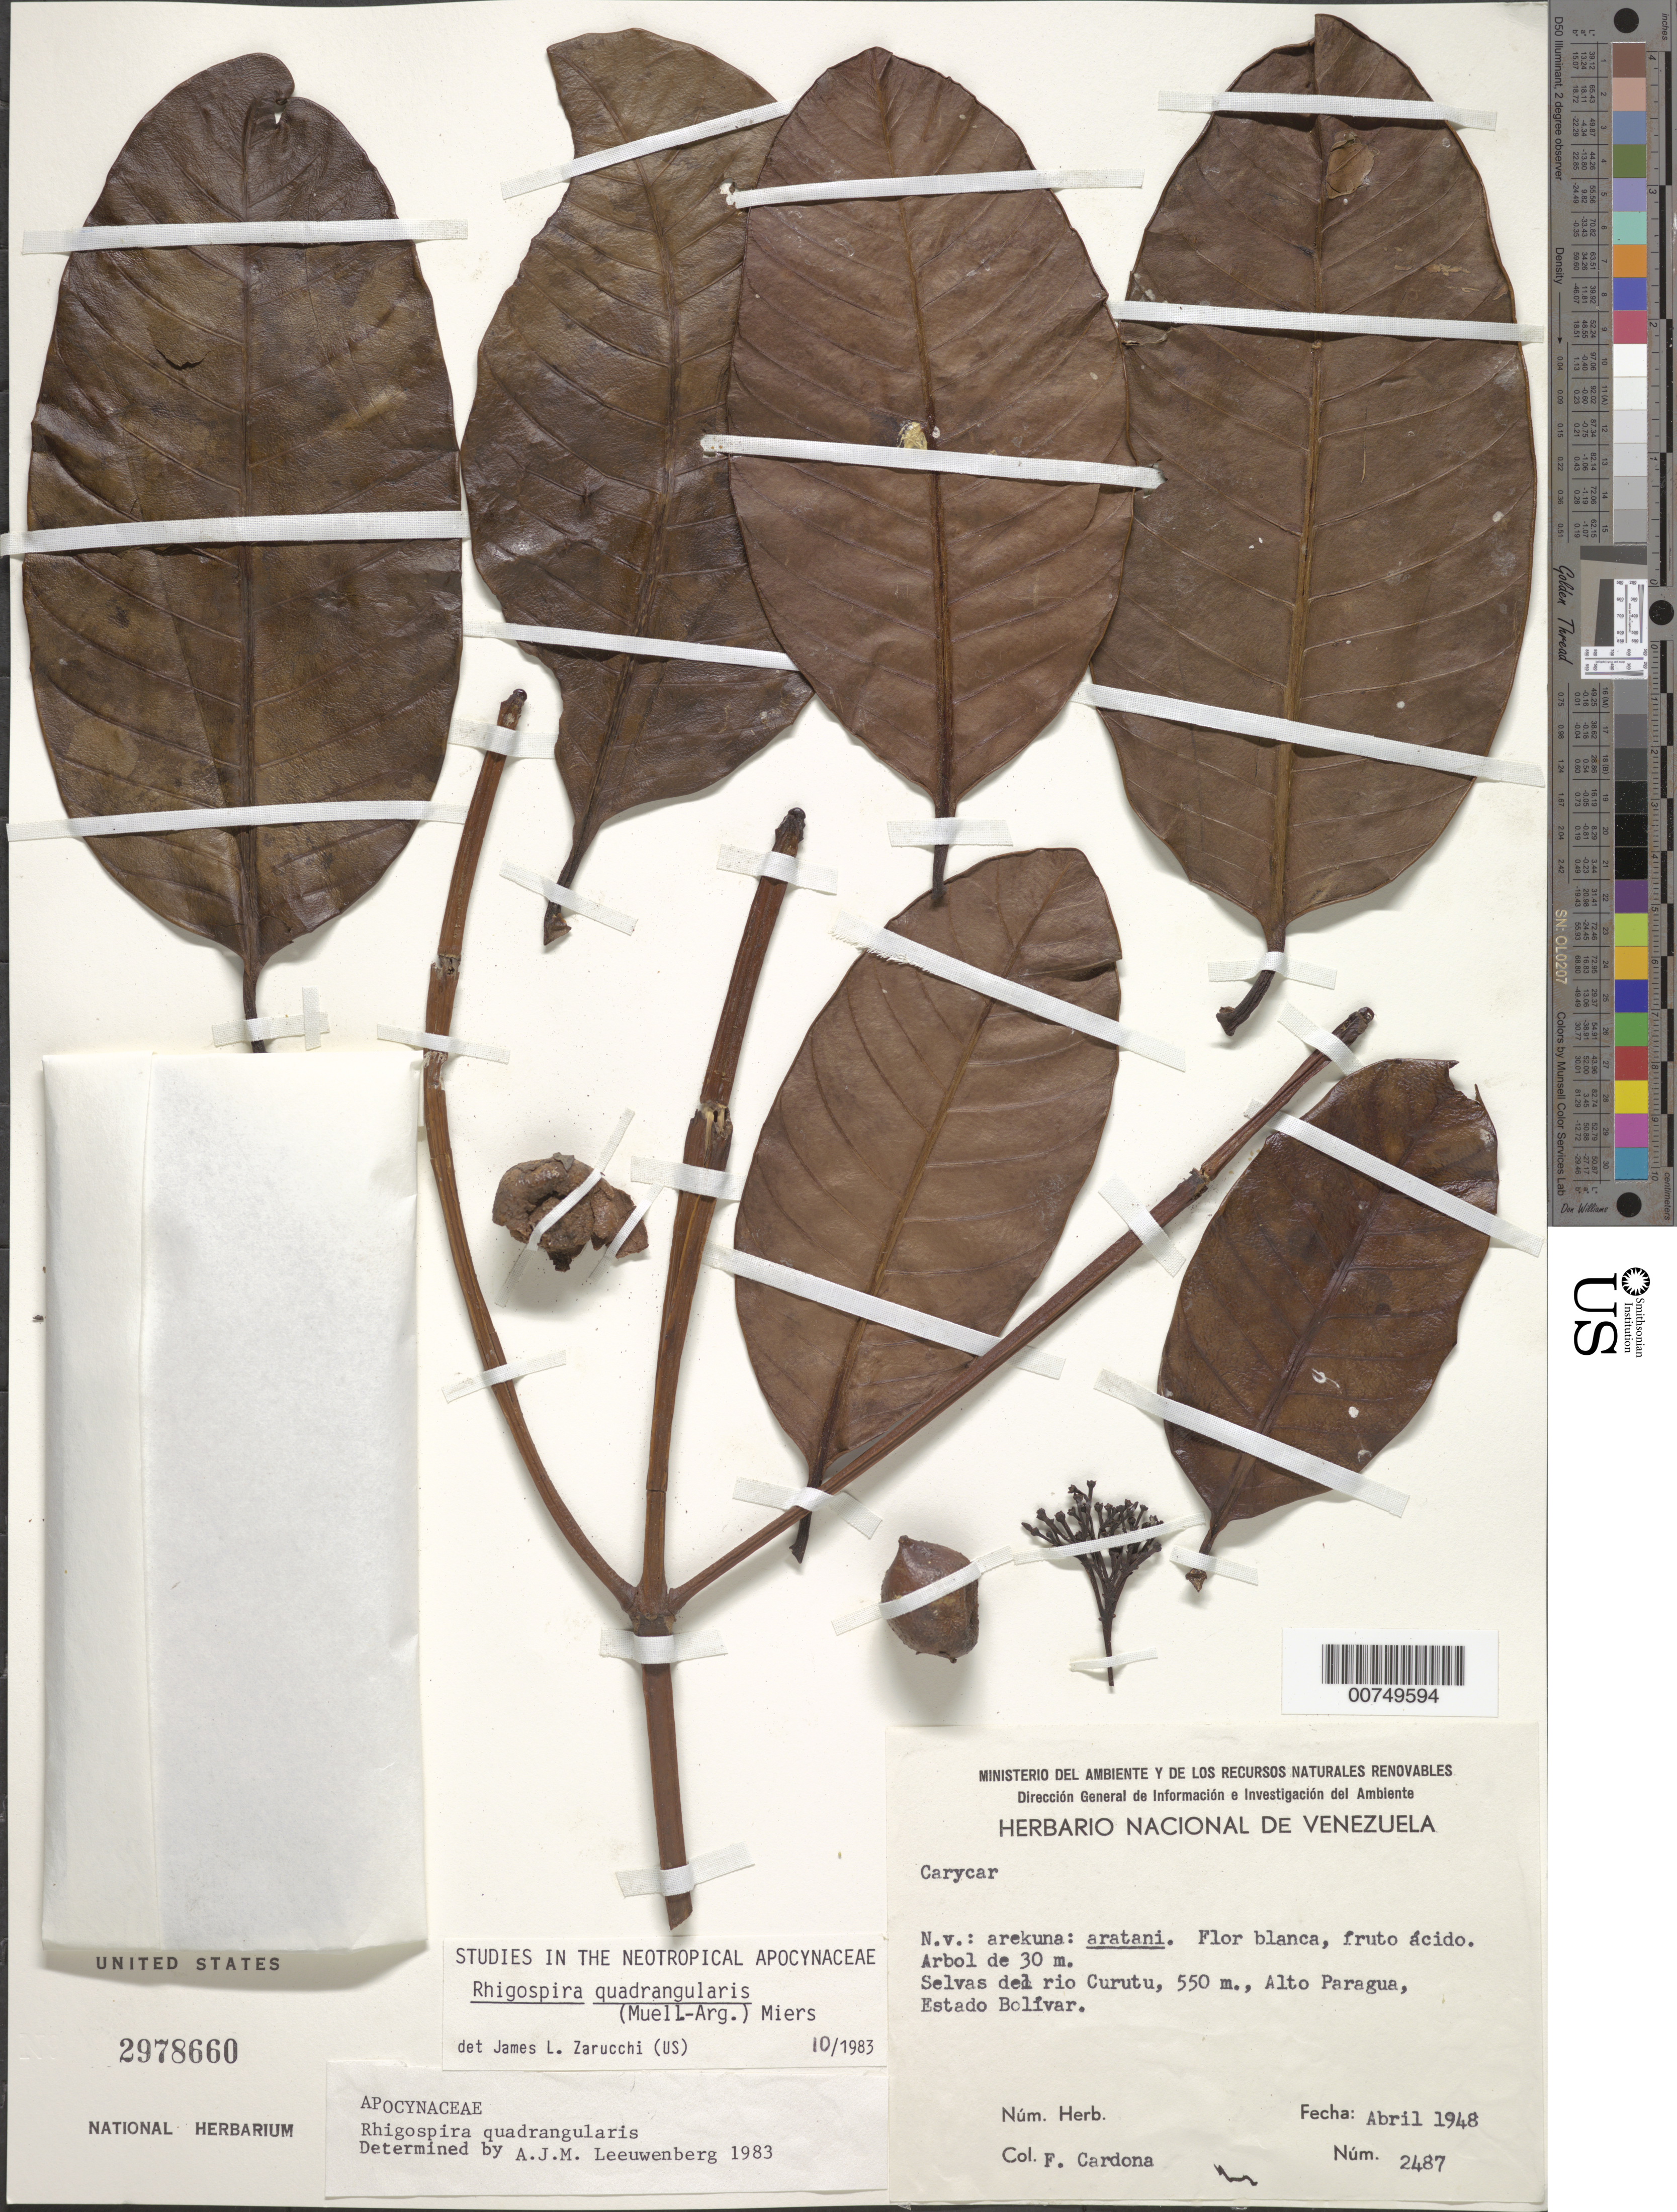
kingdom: Plantae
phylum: Tracheophyta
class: Magnoliopsida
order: Gentianales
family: Apocynaceae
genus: Rhigospira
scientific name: Rhigospira quadrangularis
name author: (Müll. Arg.) Miers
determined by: Leeuwenberg, A. J. M.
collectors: F. Cardona Puig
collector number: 2487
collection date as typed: Apr-48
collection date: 1948-04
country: Venezuela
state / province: Bolívar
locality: Alto Río Paragua, Río Curutu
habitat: Forest along river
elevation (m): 550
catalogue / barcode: US 2978660